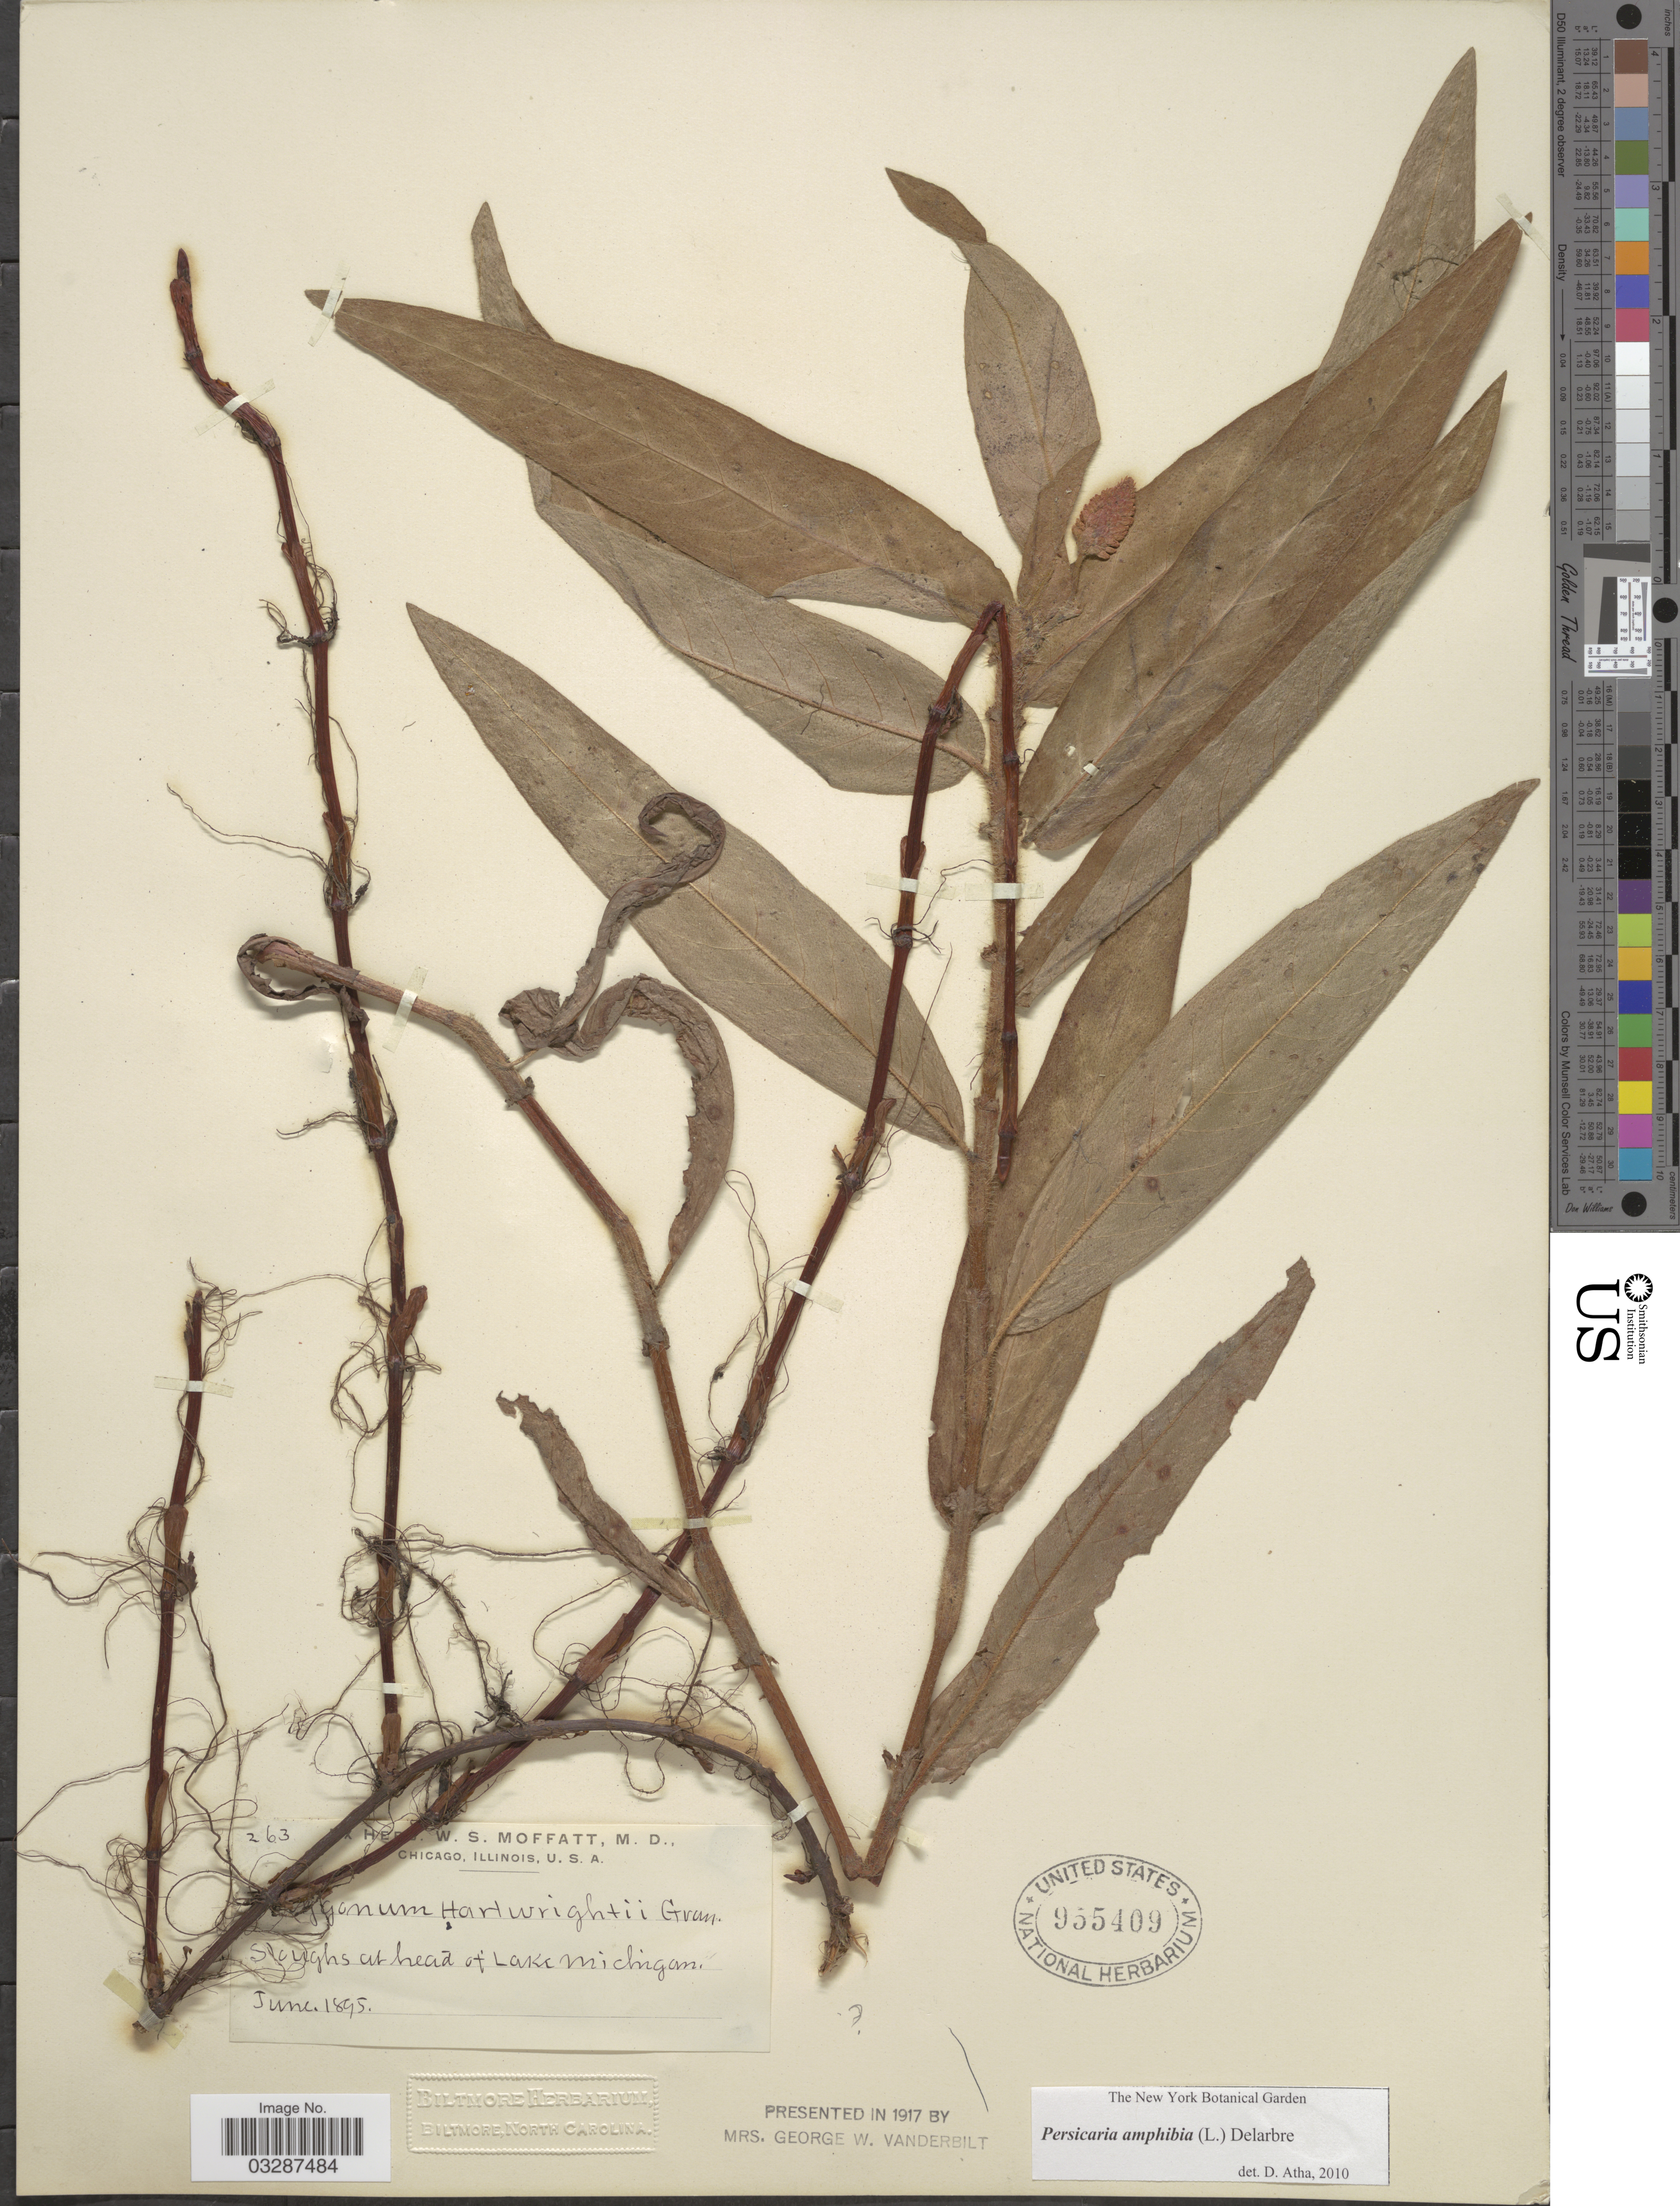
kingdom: Plantae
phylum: Tracheophyta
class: Magnoliopsida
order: Caryophyllales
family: Polygonaceae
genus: Persicaria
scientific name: Persicaria amphibia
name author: (L.) Delarbre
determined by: Atha, D. E.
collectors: ex herb. W. S. Moffatt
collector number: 263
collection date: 1895-06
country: United States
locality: Sloughs at head of Lake Michigan.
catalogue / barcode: US 955409